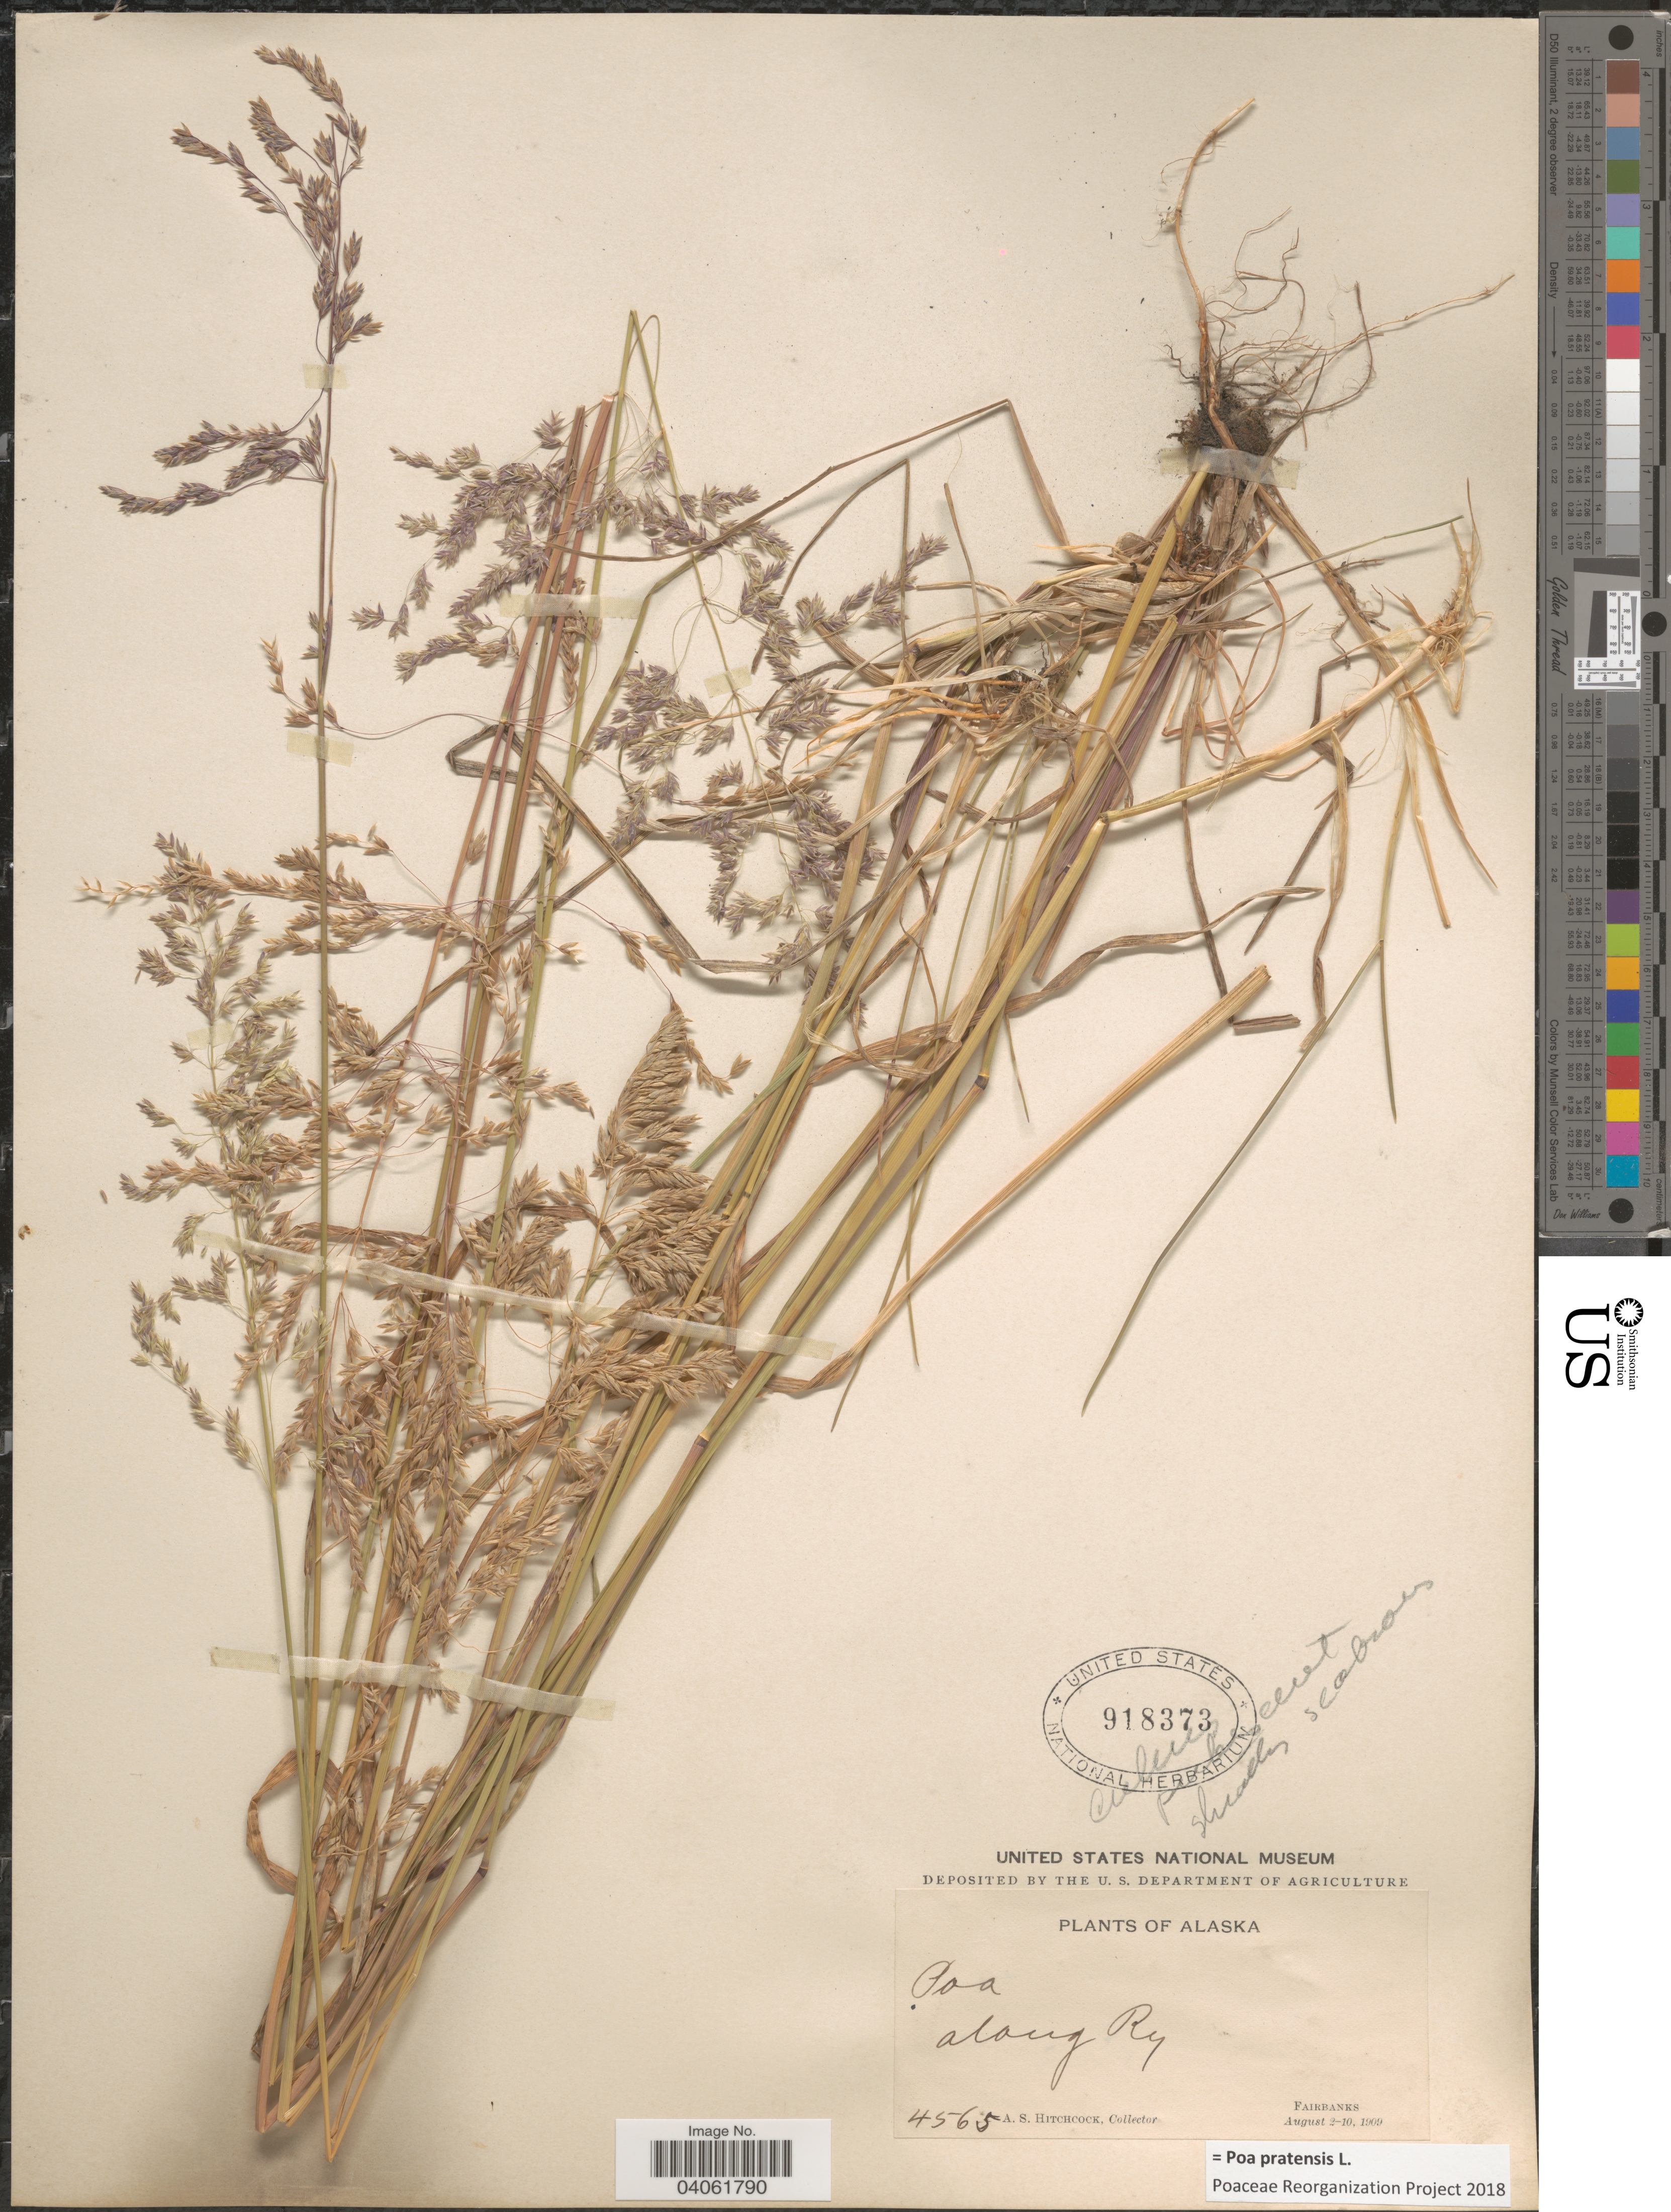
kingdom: Plantae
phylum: Tracheophyta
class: Liliopsida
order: Poales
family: Poaceae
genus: Poa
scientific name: Poa pratensis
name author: L.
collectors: A. S. Hitchcock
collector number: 4565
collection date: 1909-08-02/1909-08-10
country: United States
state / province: Alaska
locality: Along Ry. Fairbanks.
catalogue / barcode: US 918373